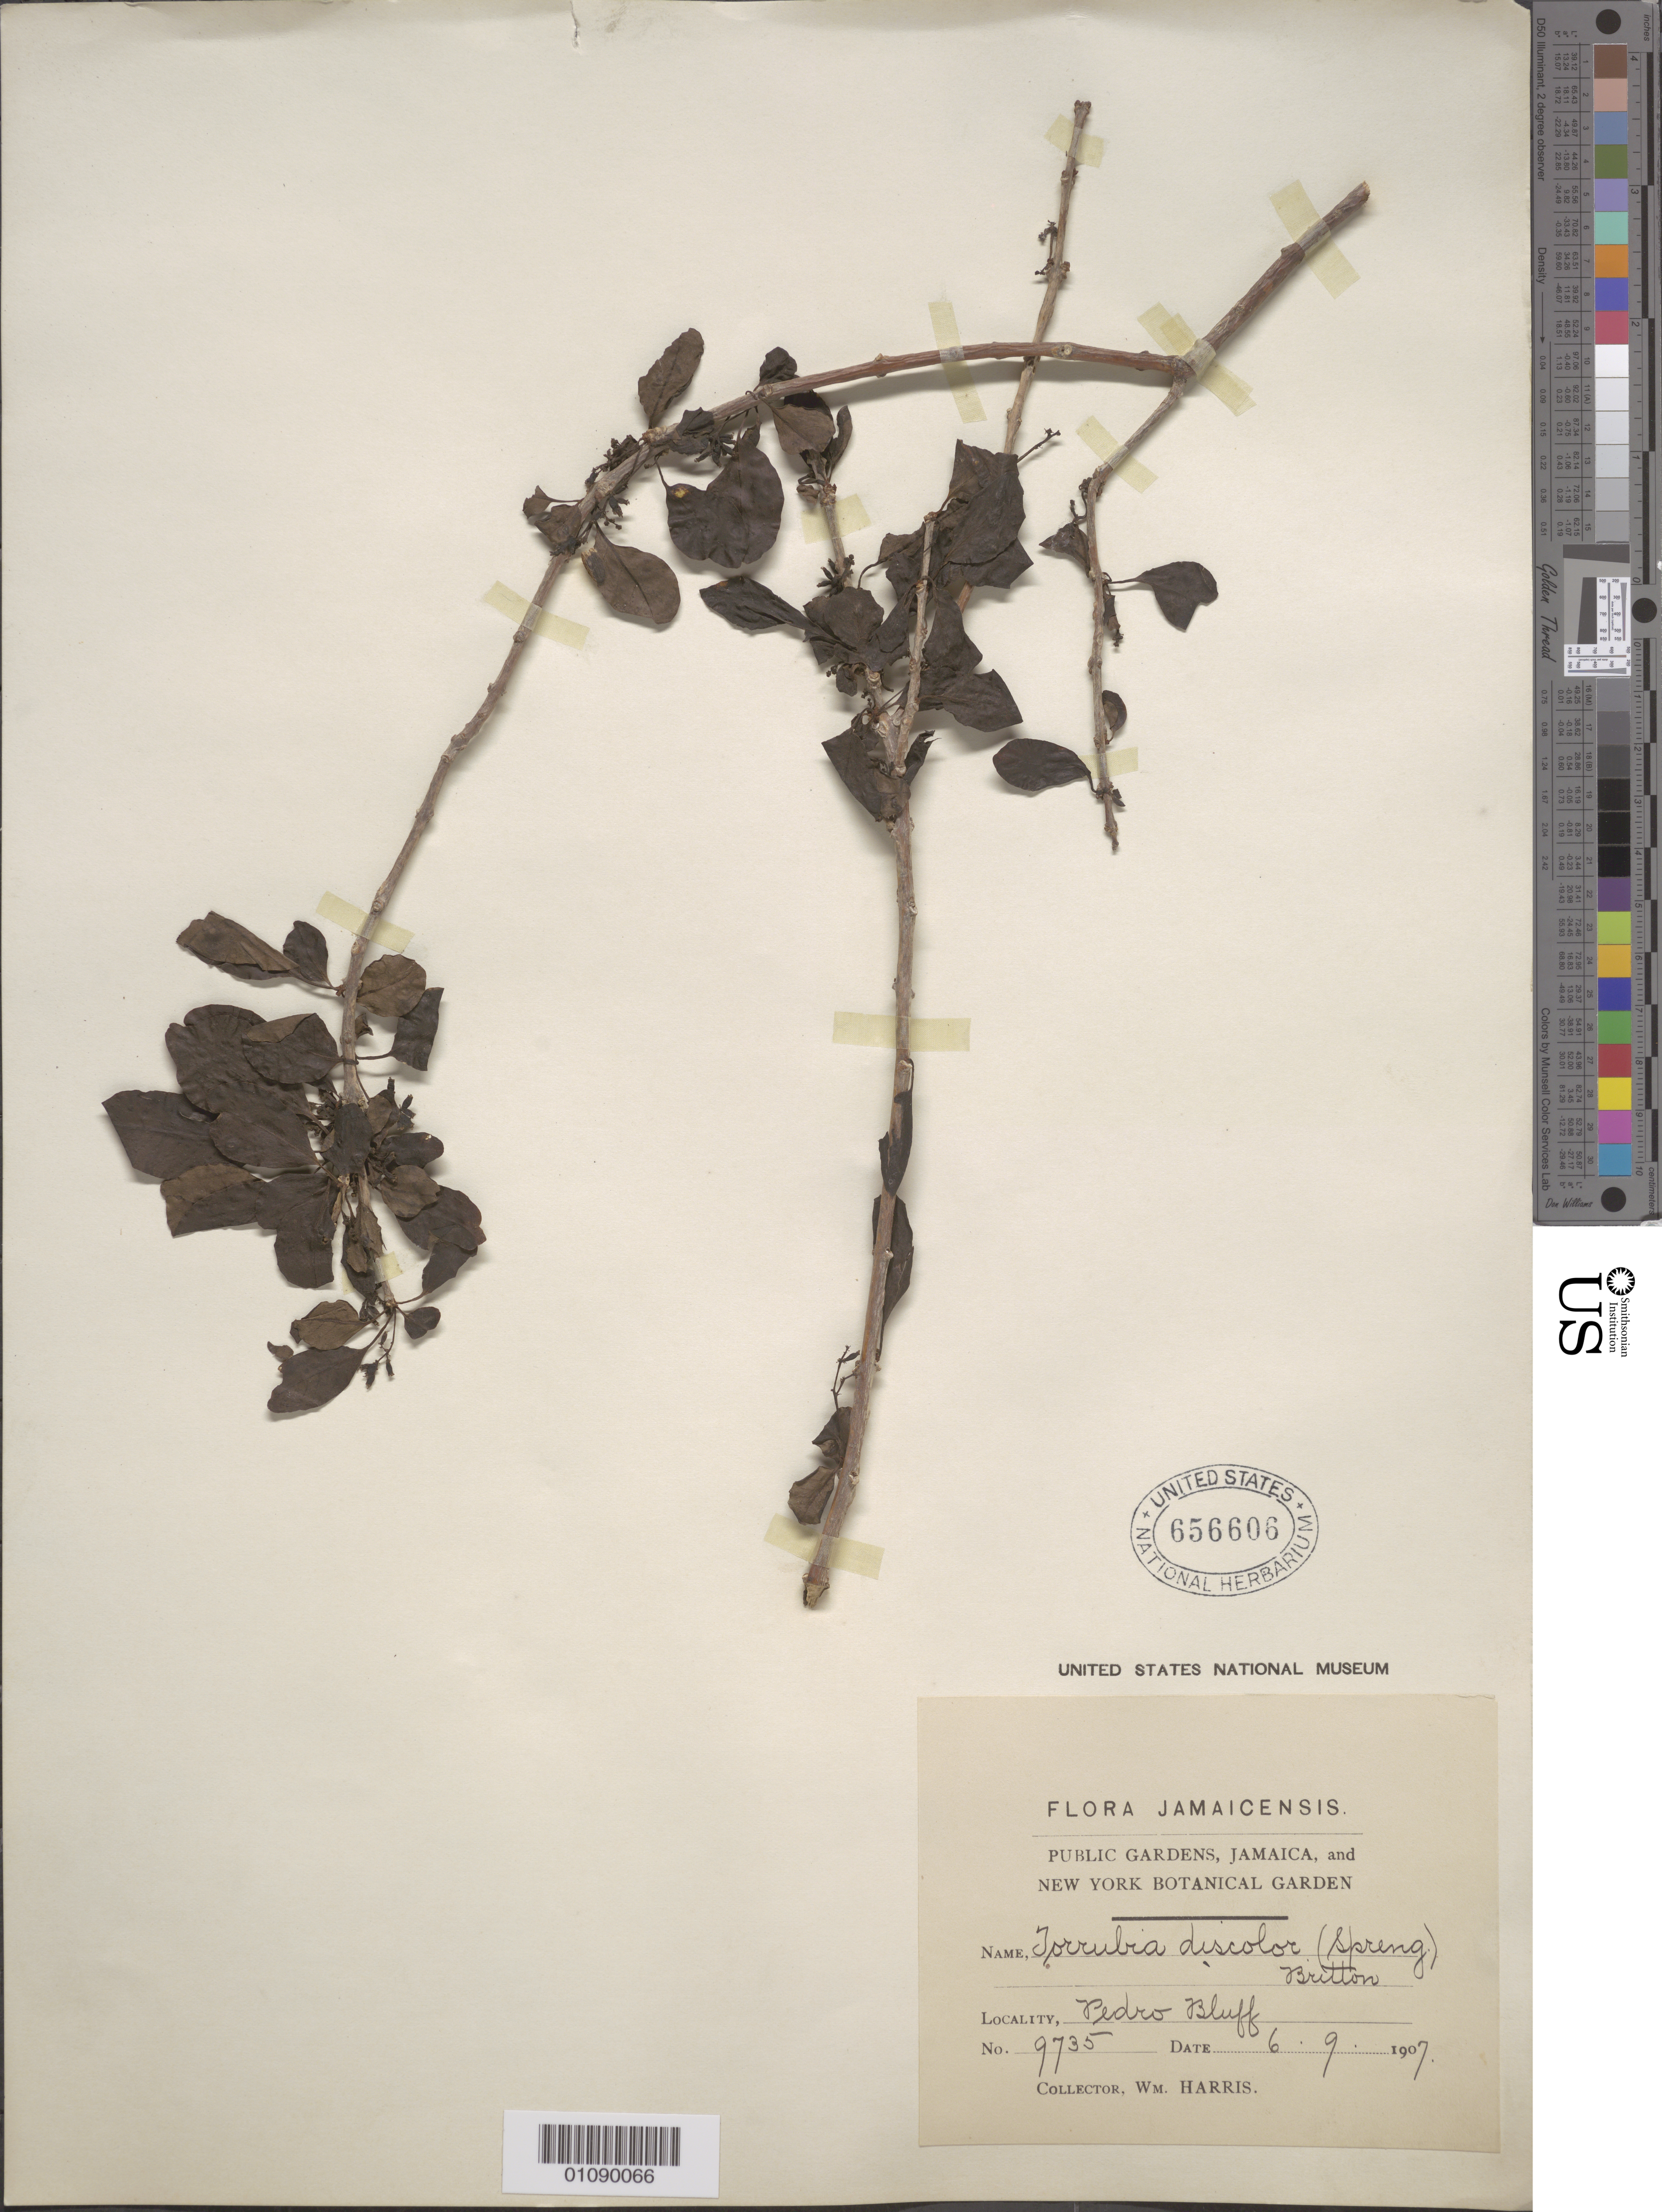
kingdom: Plantae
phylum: Tracheophyta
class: Magnoliopsida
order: Caryophyllales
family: Nyctaginaceae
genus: Guapira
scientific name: Guapira discolor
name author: (Spreng.) Little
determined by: Strong, Mark T., (BOT), Smithsonian Institution - National Museum of Natural History (UNITED STATES)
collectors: W. H. Harris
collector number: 9735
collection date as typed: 06 Sep 1907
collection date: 1907-09-06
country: Jamaica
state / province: Saint Elizabeth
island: Jamaica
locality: Pedro Bluff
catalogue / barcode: US 656606